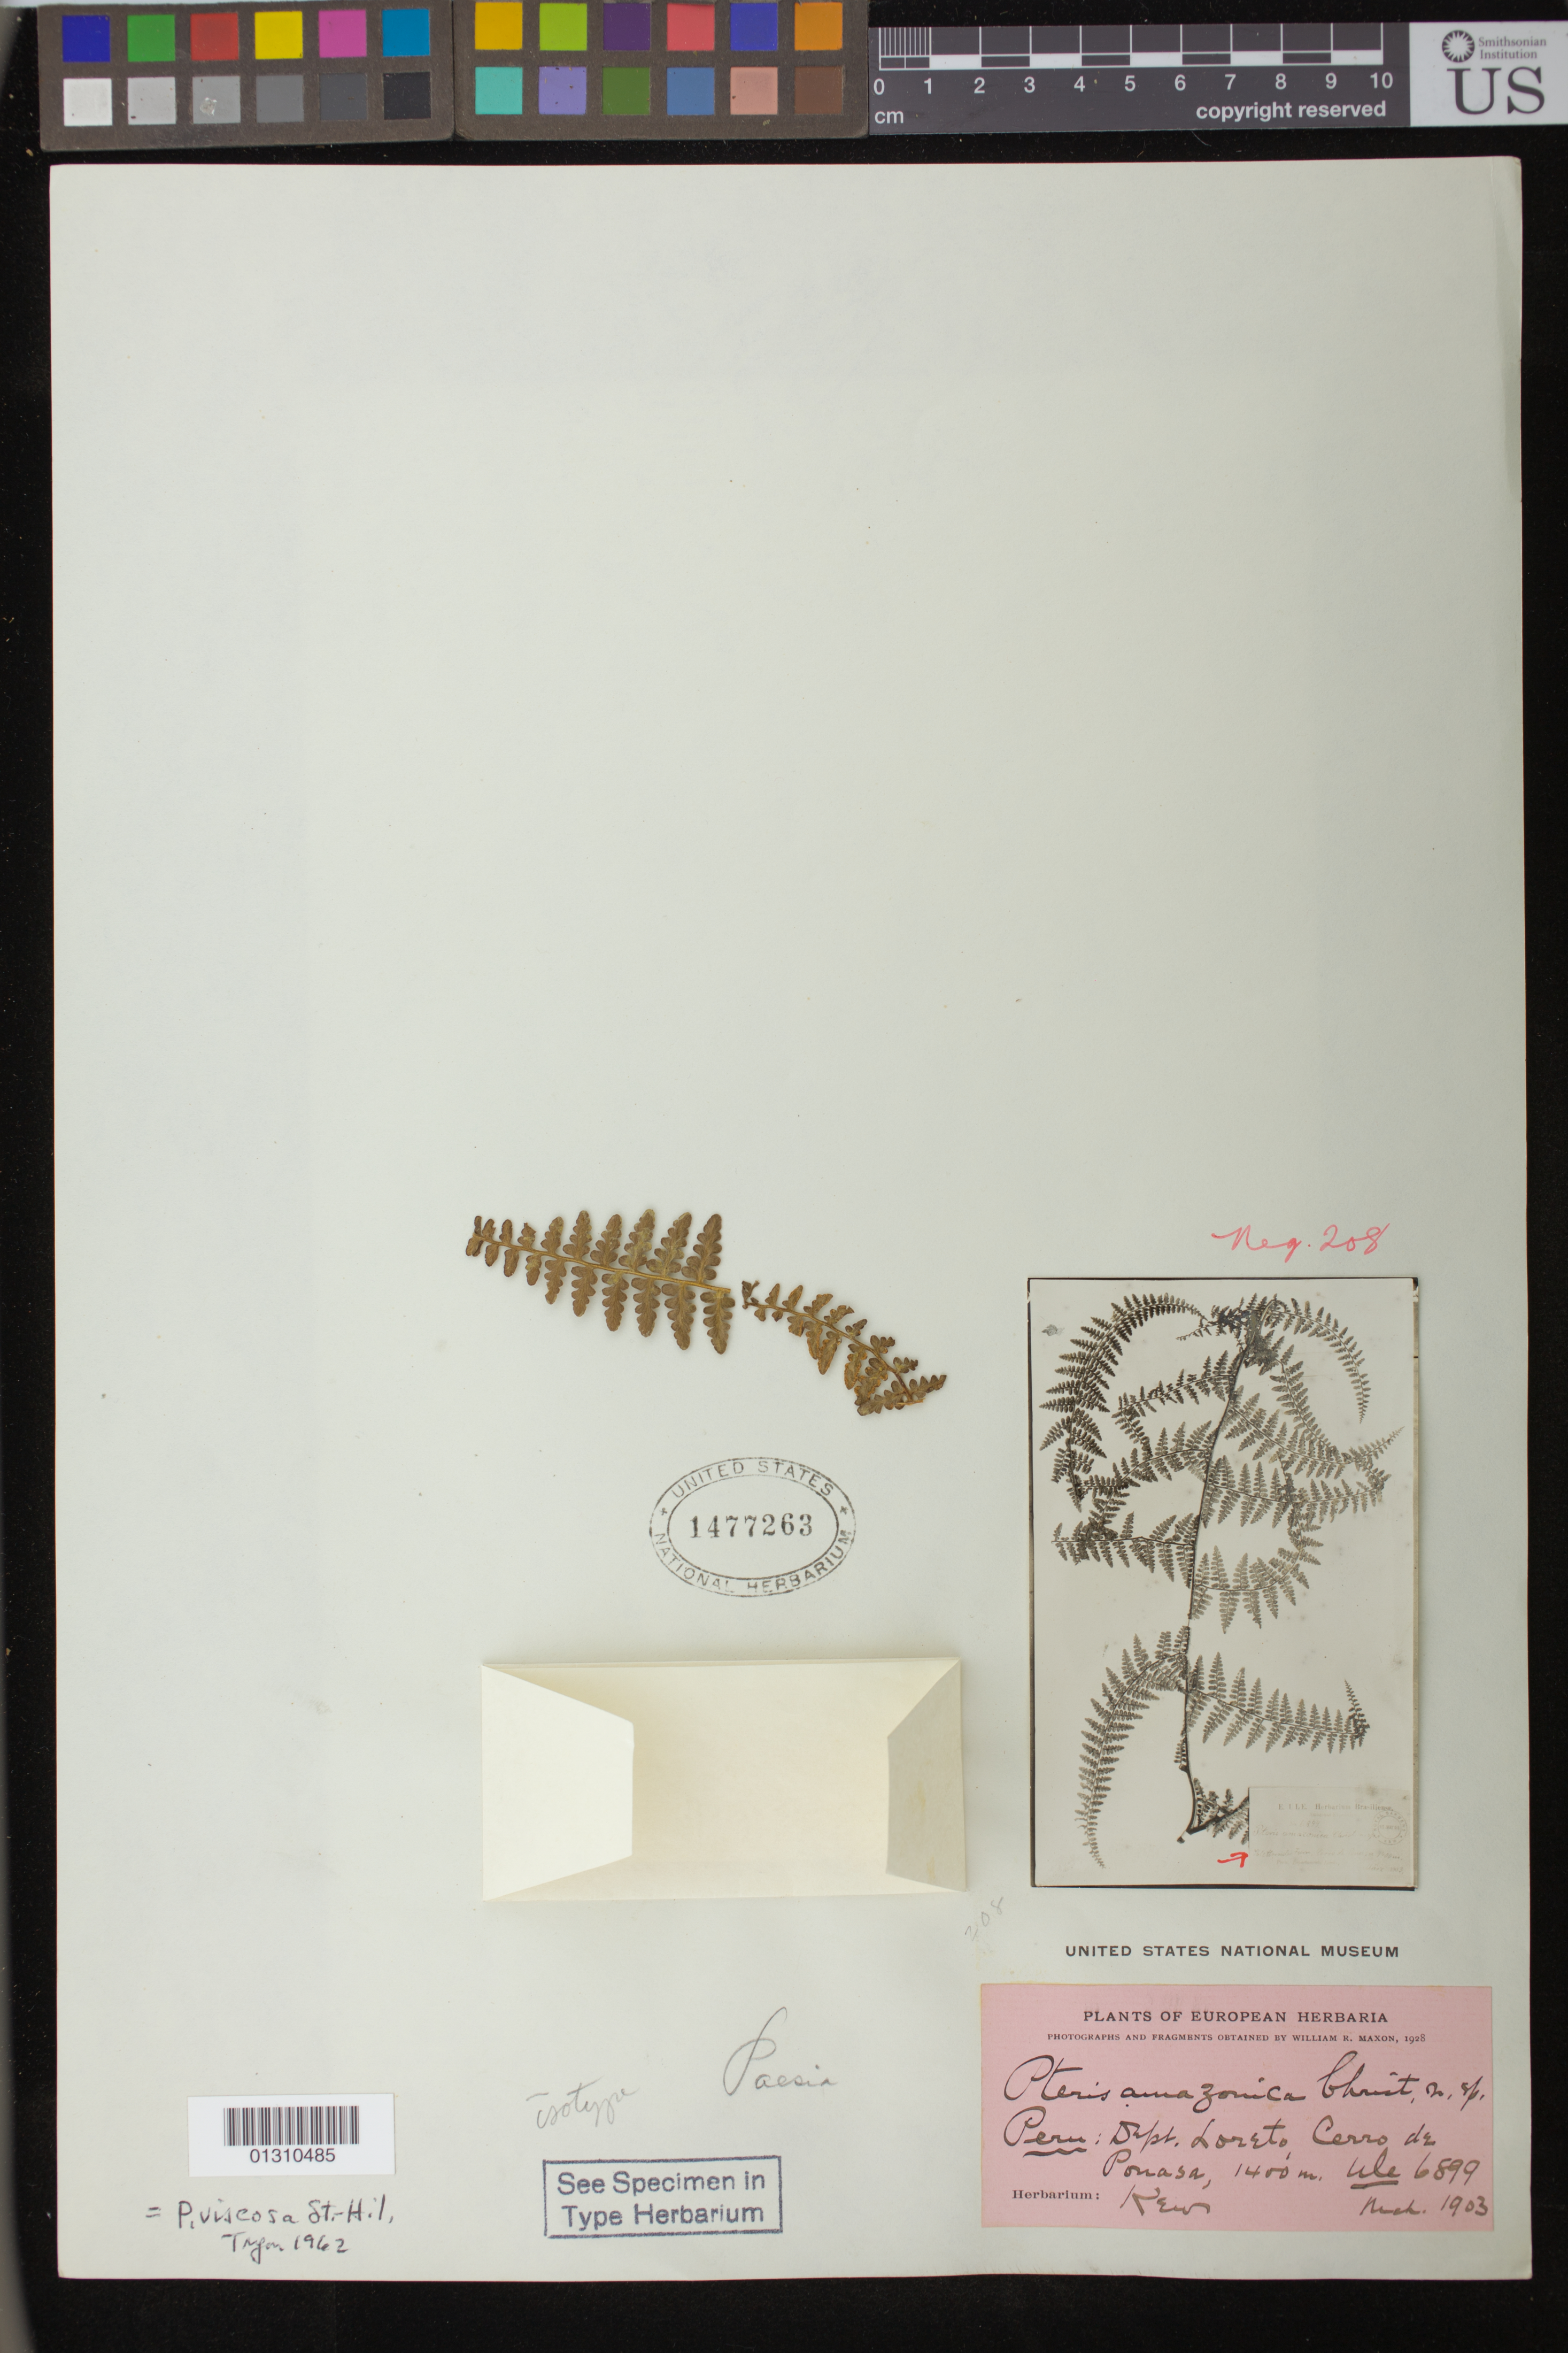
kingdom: Plantae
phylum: Tracheophyta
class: Polypodiopsida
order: Polypodiales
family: Dennstaedtiaceae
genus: Paesia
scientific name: Paesia glandulosa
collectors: -- Ule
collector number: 6899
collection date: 1903-03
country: Peru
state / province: Loreto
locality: Cerro de Ponasa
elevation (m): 1400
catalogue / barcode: US 1477263